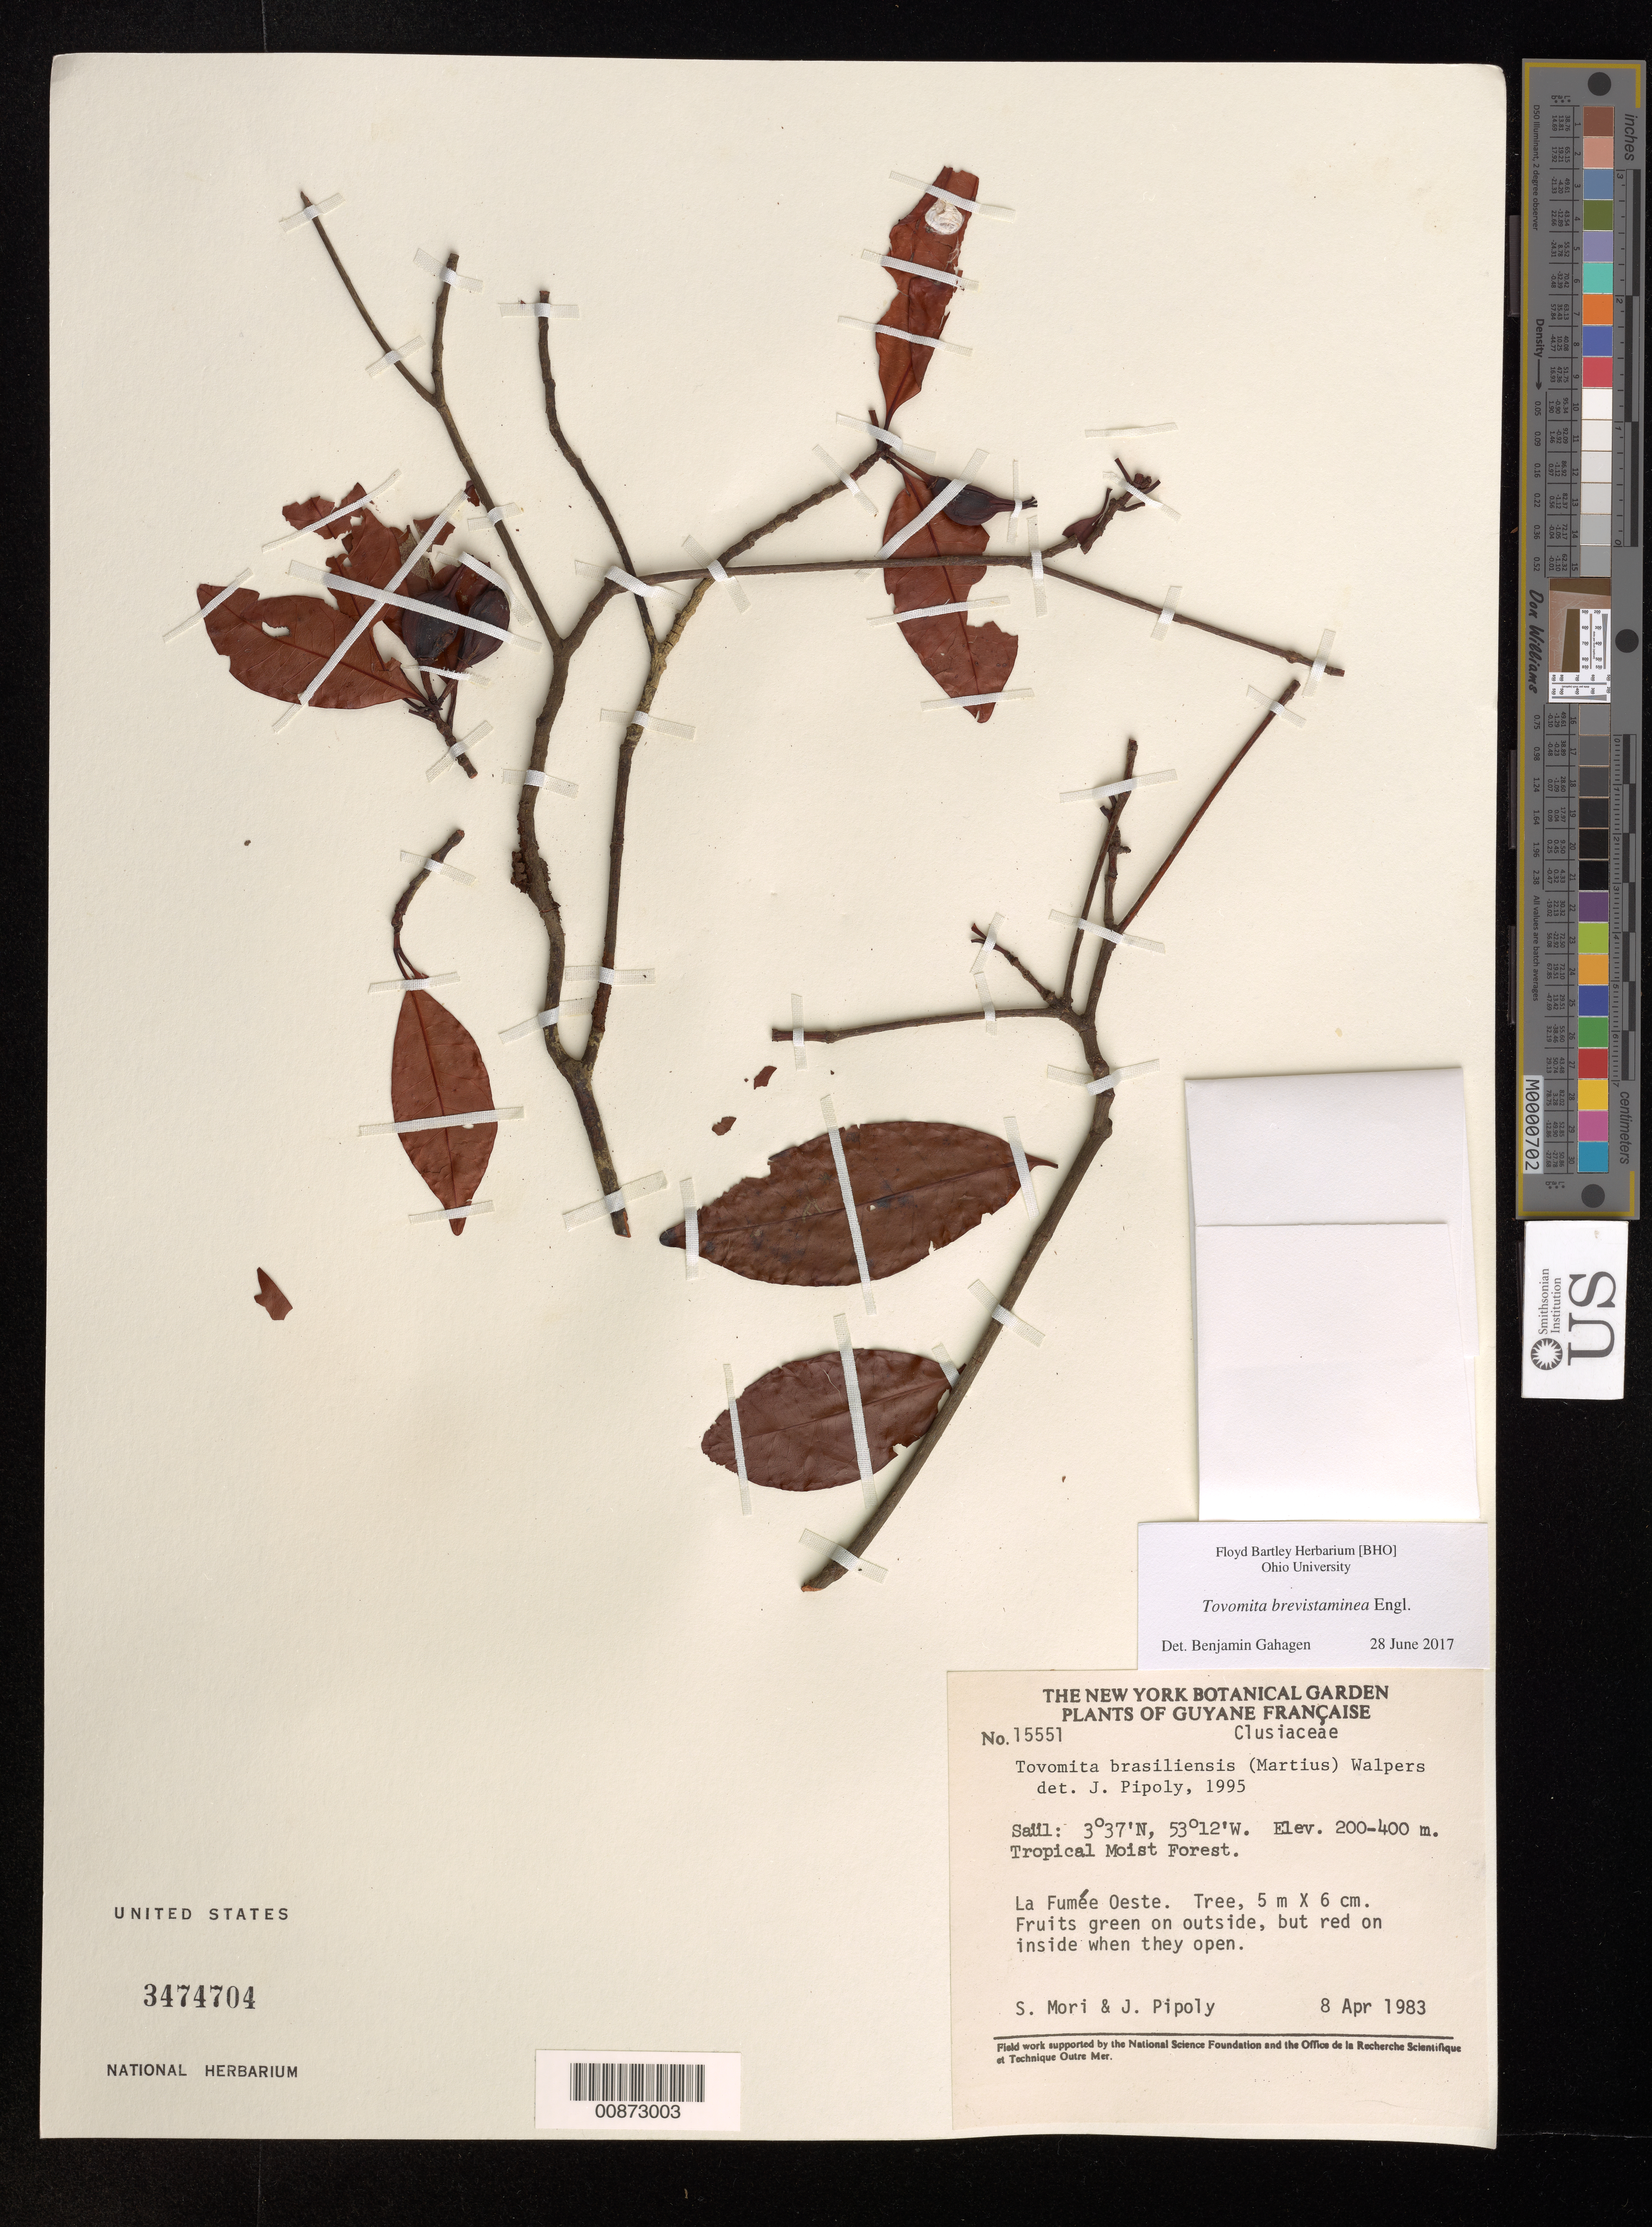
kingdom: Plantae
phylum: Tracheophyta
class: Magnoliopsida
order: Malpighiales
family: Clusiaceae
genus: Tovomita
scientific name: Tovomita brevistaminea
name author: Engl.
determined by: Gahagen, Benjamin, (BHO), Ohio University (UNITED STATES)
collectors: S. Mori & J. J. Pipoly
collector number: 15551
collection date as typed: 8-Apr-83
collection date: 1983-04-08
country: French Guiana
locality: Saül, La Fumée Oeste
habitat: Tropical moist forest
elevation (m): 200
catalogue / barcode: US 3474704